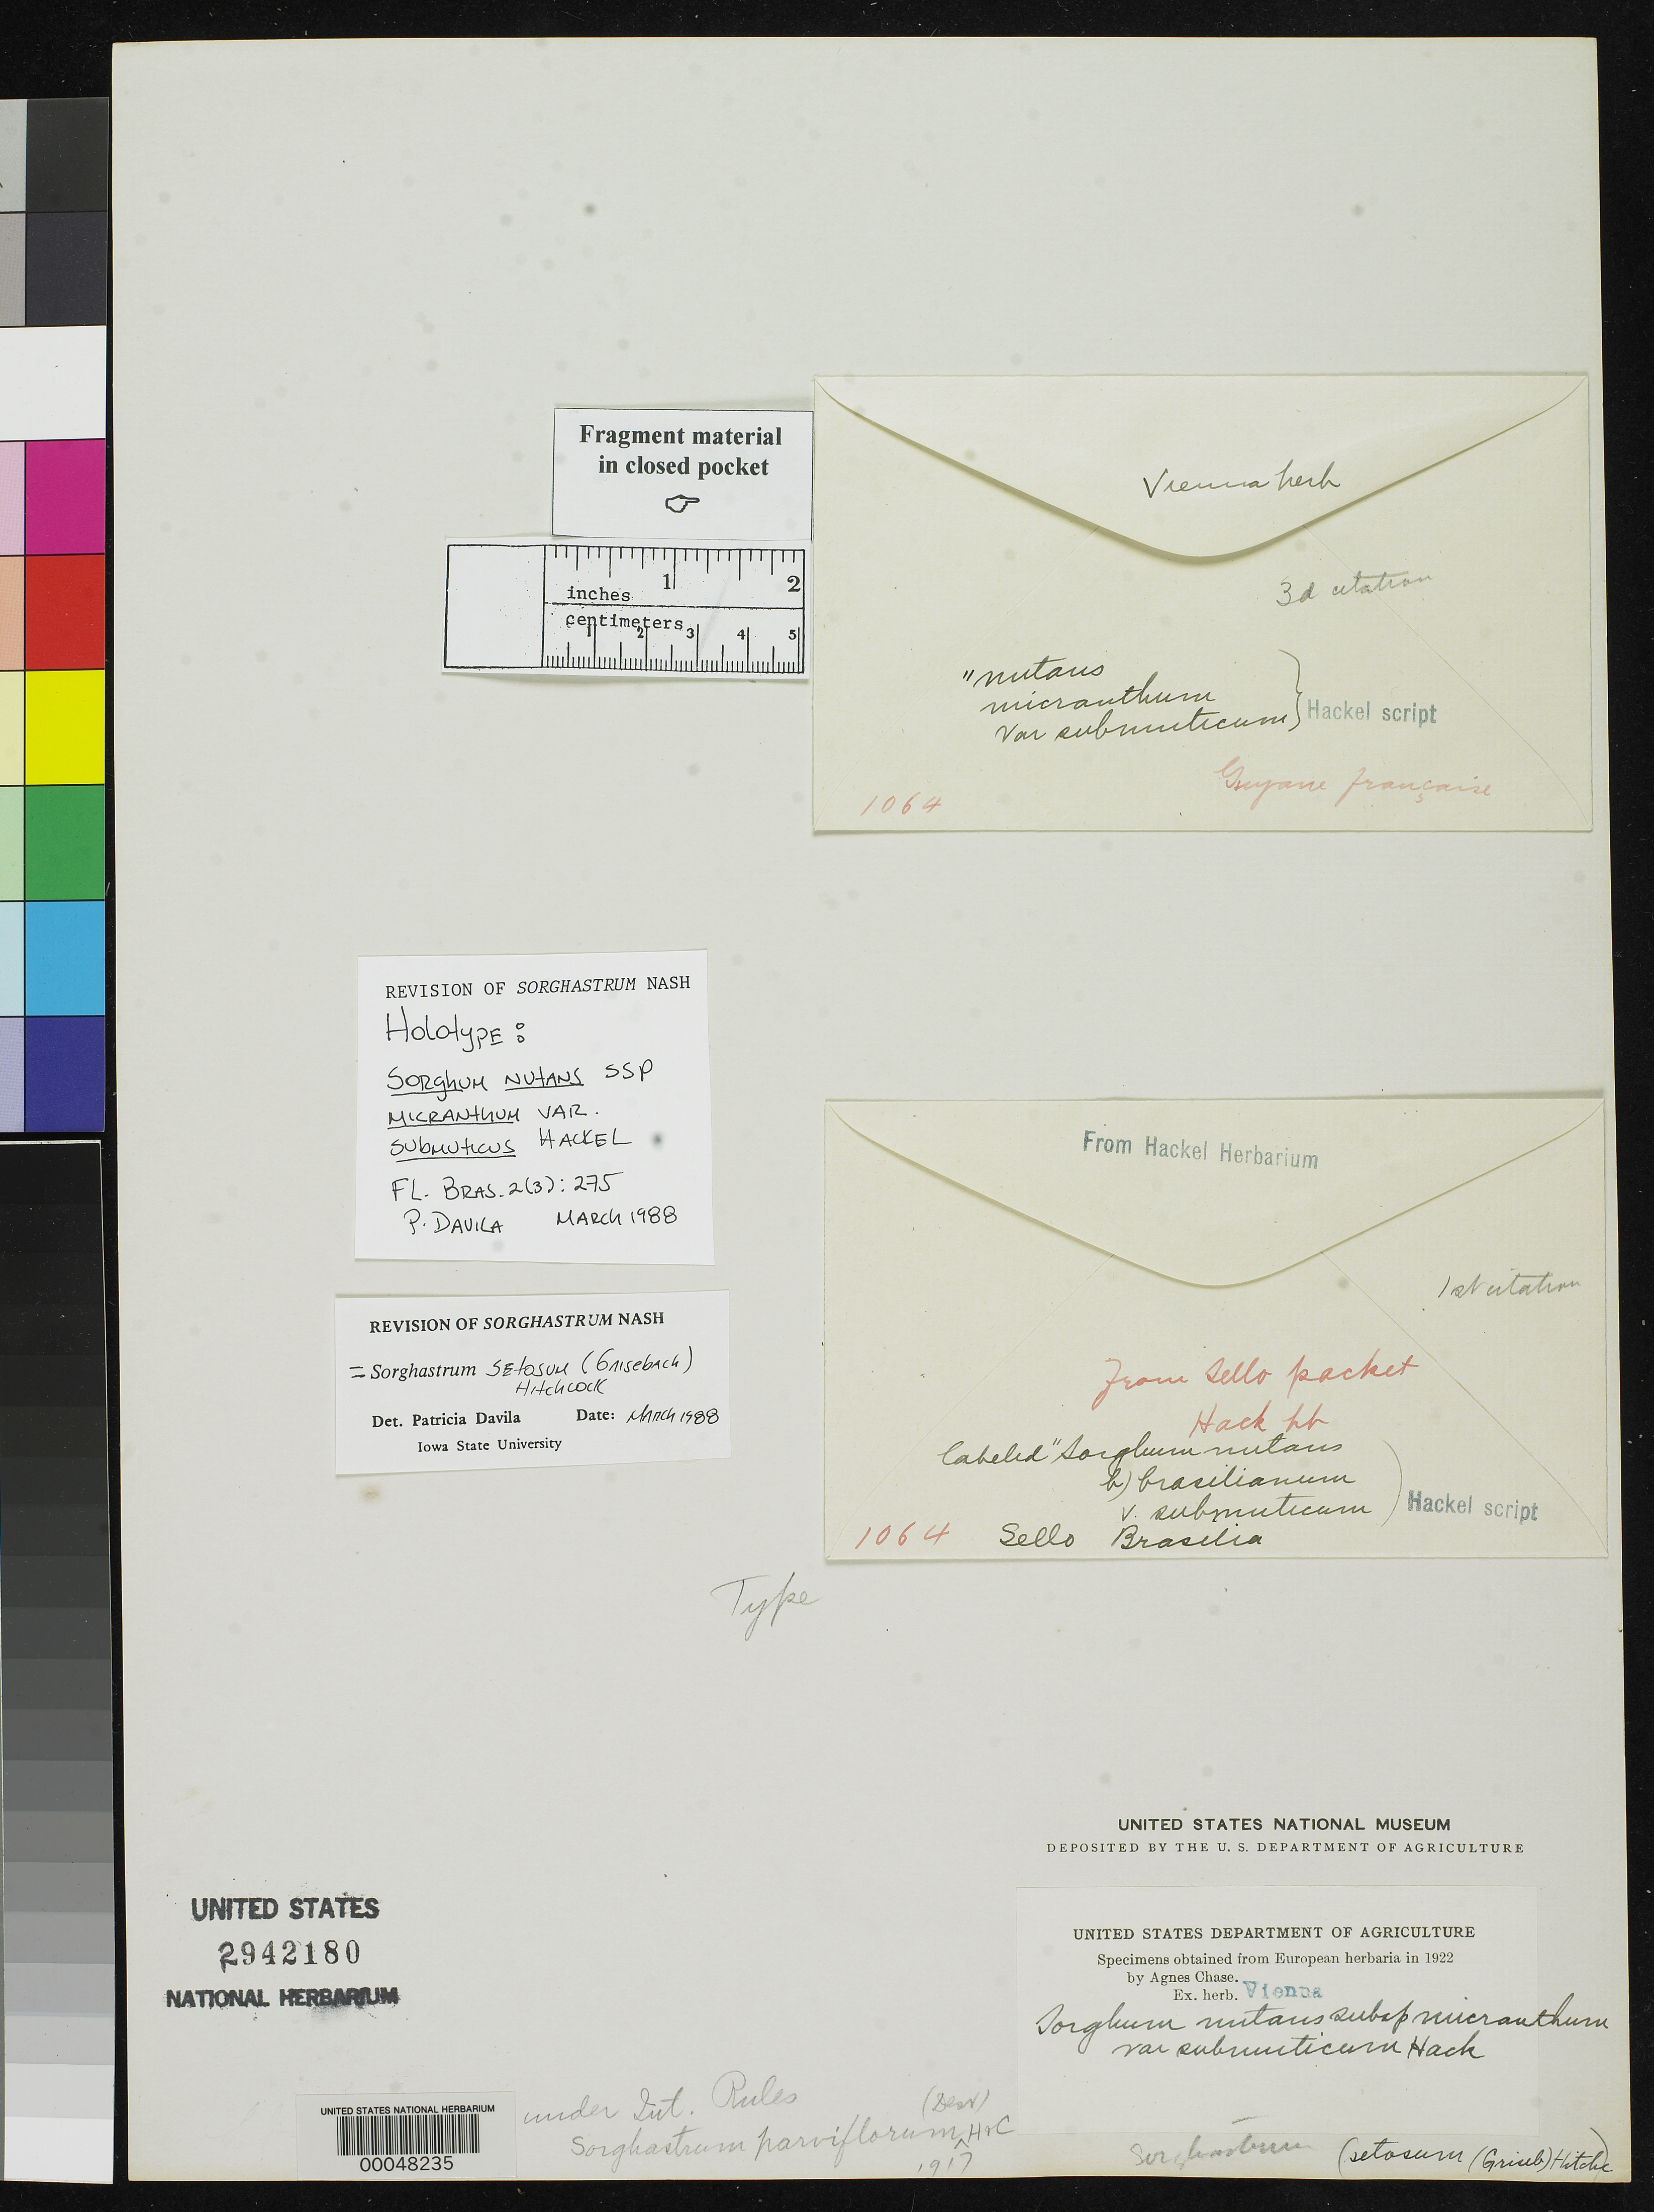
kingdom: Plantae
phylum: Tracheophyta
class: Liliopsida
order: Poales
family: Poaceae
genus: Sorghum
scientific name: Sorghum nutans var. submuticum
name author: Hack. in Mart.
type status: Syntype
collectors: F. Sellow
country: Brazil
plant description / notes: Fragmentary material of type specimens ex herb. Hackel (Sello collection, Brazil) and ex herb. Vienna (collector unknown, Guyane francaise).; Annotated by P. Davila (1988) as "holotype" [=lectotype?] of Sorghum nutans var. submuticus Hackel.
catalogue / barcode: US 2942180